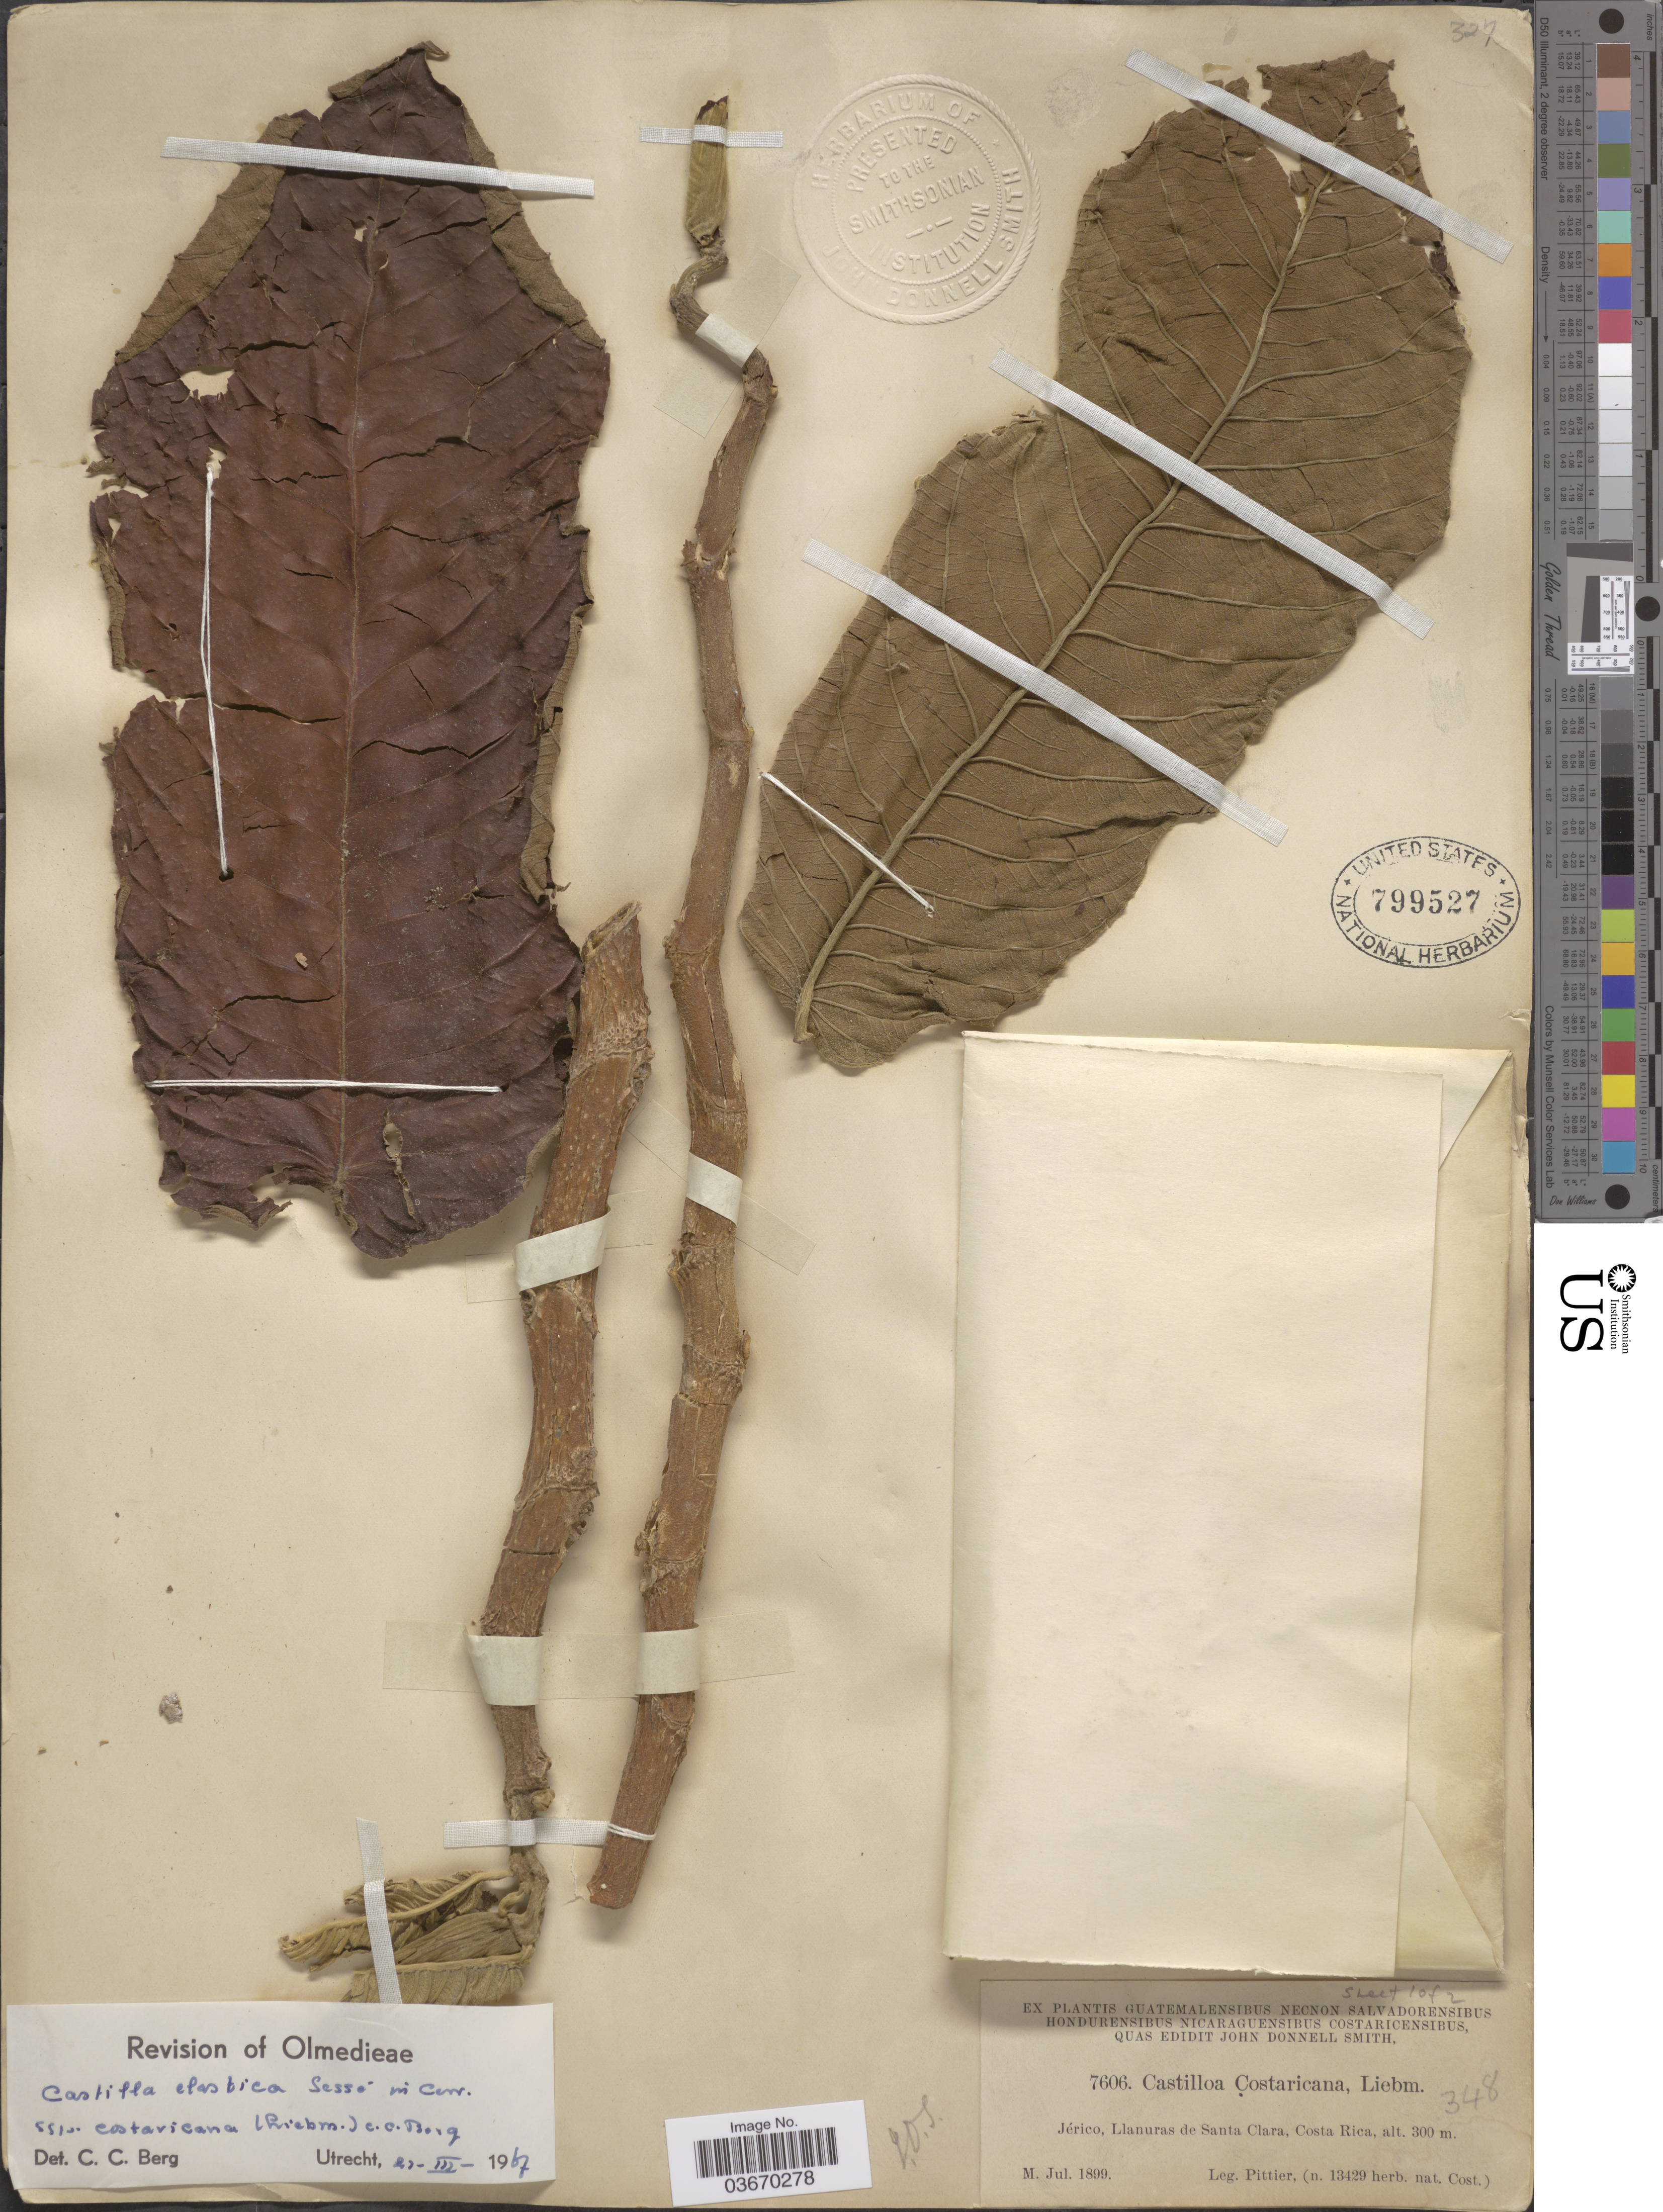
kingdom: Plantae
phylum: Tracheophyta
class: Magnoliopsida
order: Rosales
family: Moraceae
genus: Castilla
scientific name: Castilla elastica subsp. costaricana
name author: (Liebm.) C.C. Berg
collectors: Pittier, --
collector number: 7606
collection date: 1899-07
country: Costa Rica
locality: Jérico, Llanuras de Santa Clara.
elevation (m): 300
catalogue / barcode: US 799527